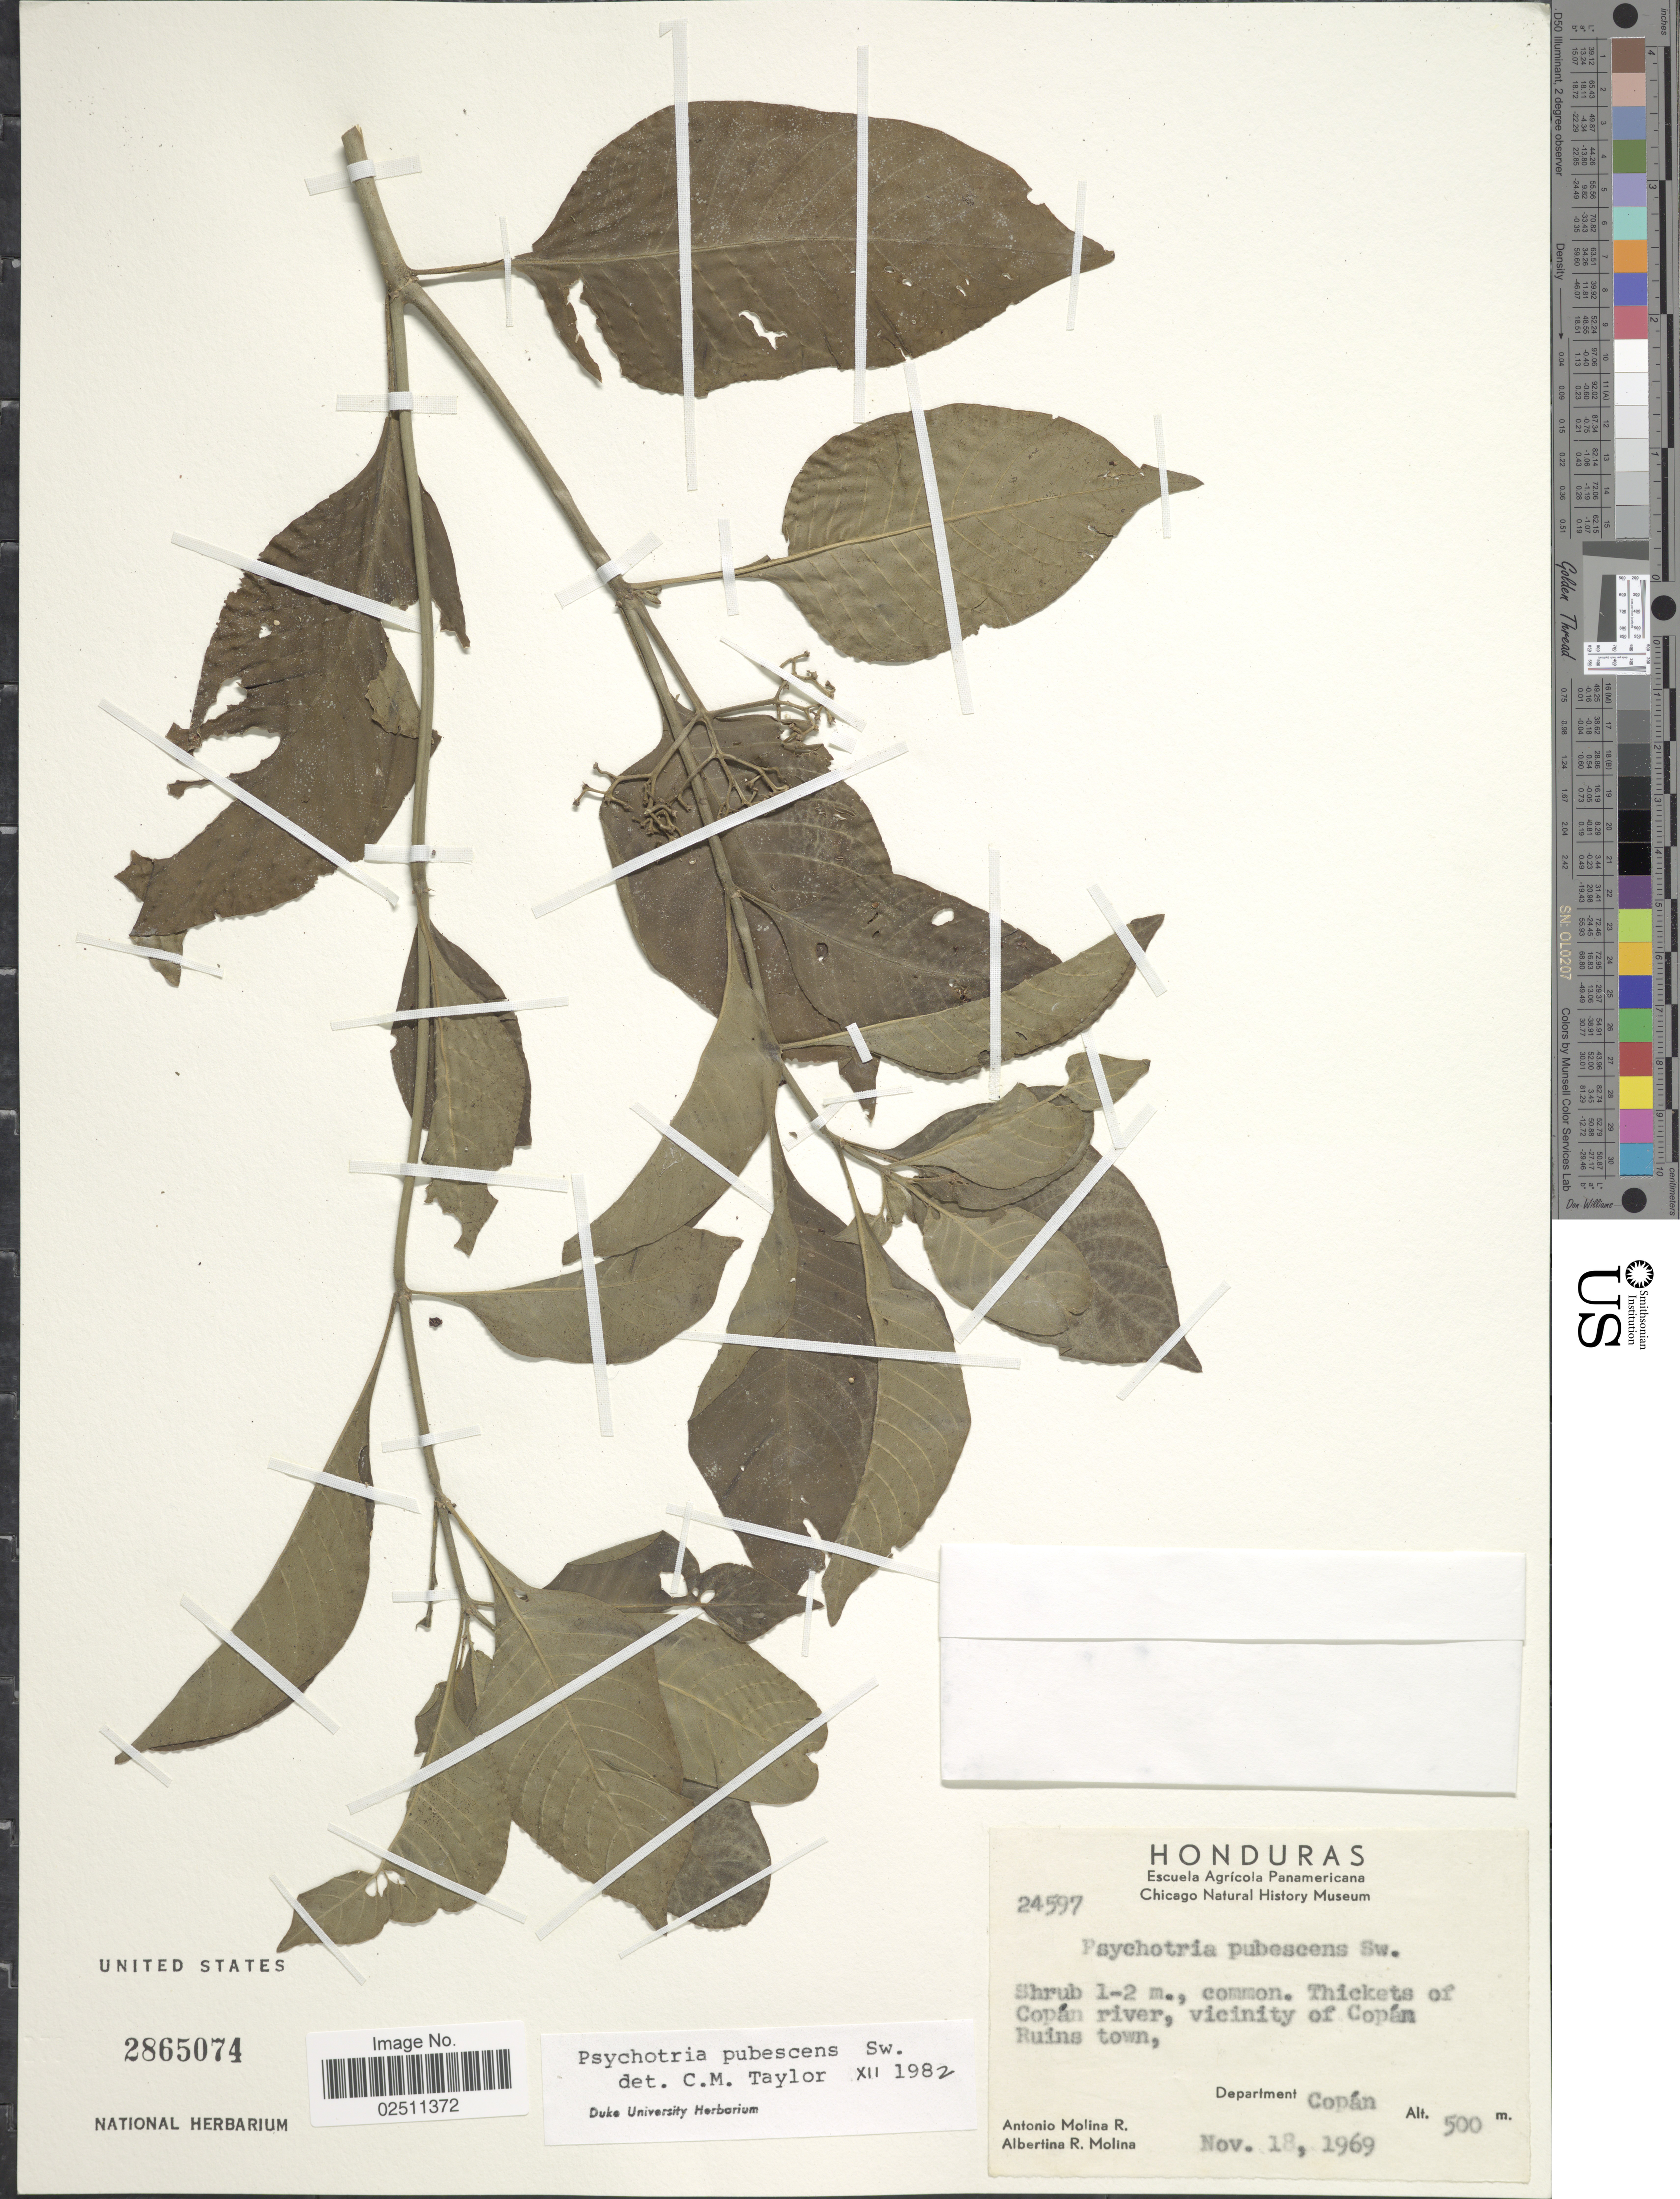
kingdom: Plantae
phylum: Tracheophyta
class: Magnoliopsida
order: Gentianales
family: Rubiaceae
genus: Psychotria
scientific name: Psychotria pubescens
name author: Sw.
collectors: A. Molina R. & A. R. Molina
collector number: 24597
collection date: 1969-11-18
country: Honduras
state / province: Copán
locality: Thickets of Copan River, vicinity of Copan Ruins town, Department Copan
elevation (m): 500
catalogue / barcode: US 2865074